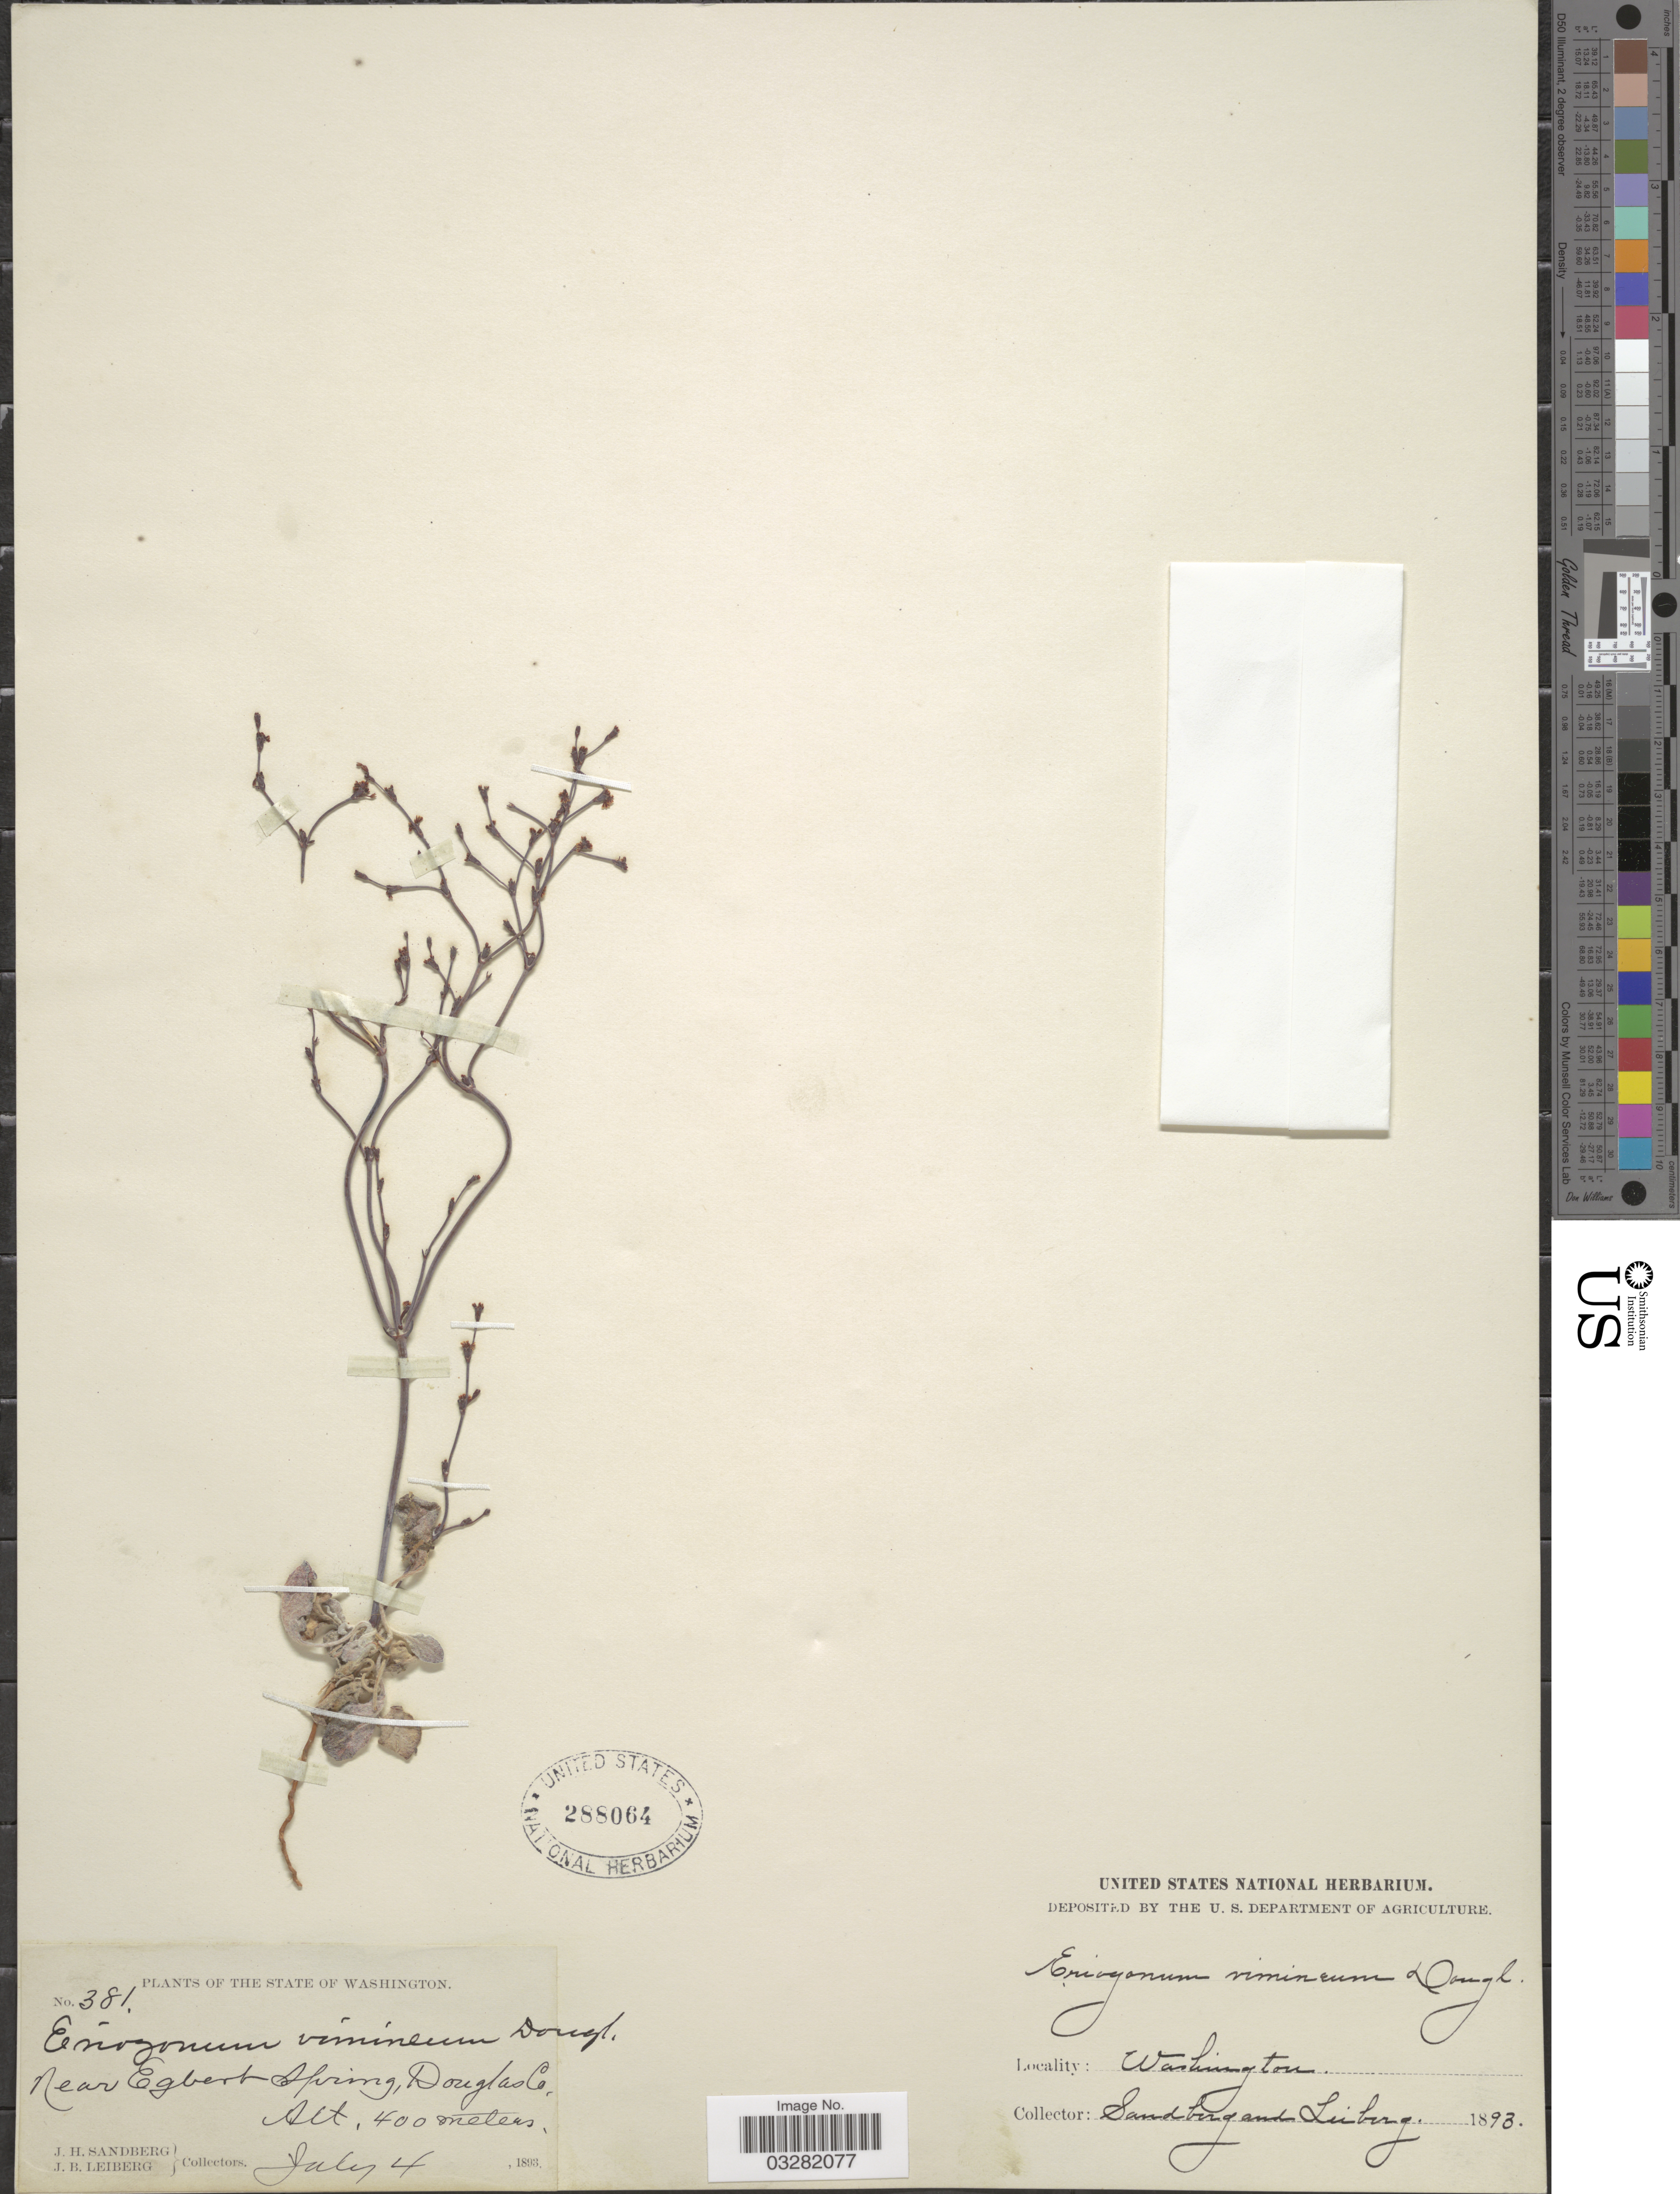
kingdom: Plantae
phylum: Tracheophyta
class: Magnoliopsida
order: Caryophyllales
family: Polygonaceae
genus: Eriogonum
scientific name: Eriogonum vimineum var. vimineum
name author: Douglas ex Benth.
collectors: J. H. Sandberg & J. B. Leiberg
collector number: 381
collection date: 1893-07-04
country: United States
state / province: Washington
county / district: Douglas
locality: Near Egbert Spring, Douglas Co.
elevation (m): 400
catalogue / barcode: US 288064